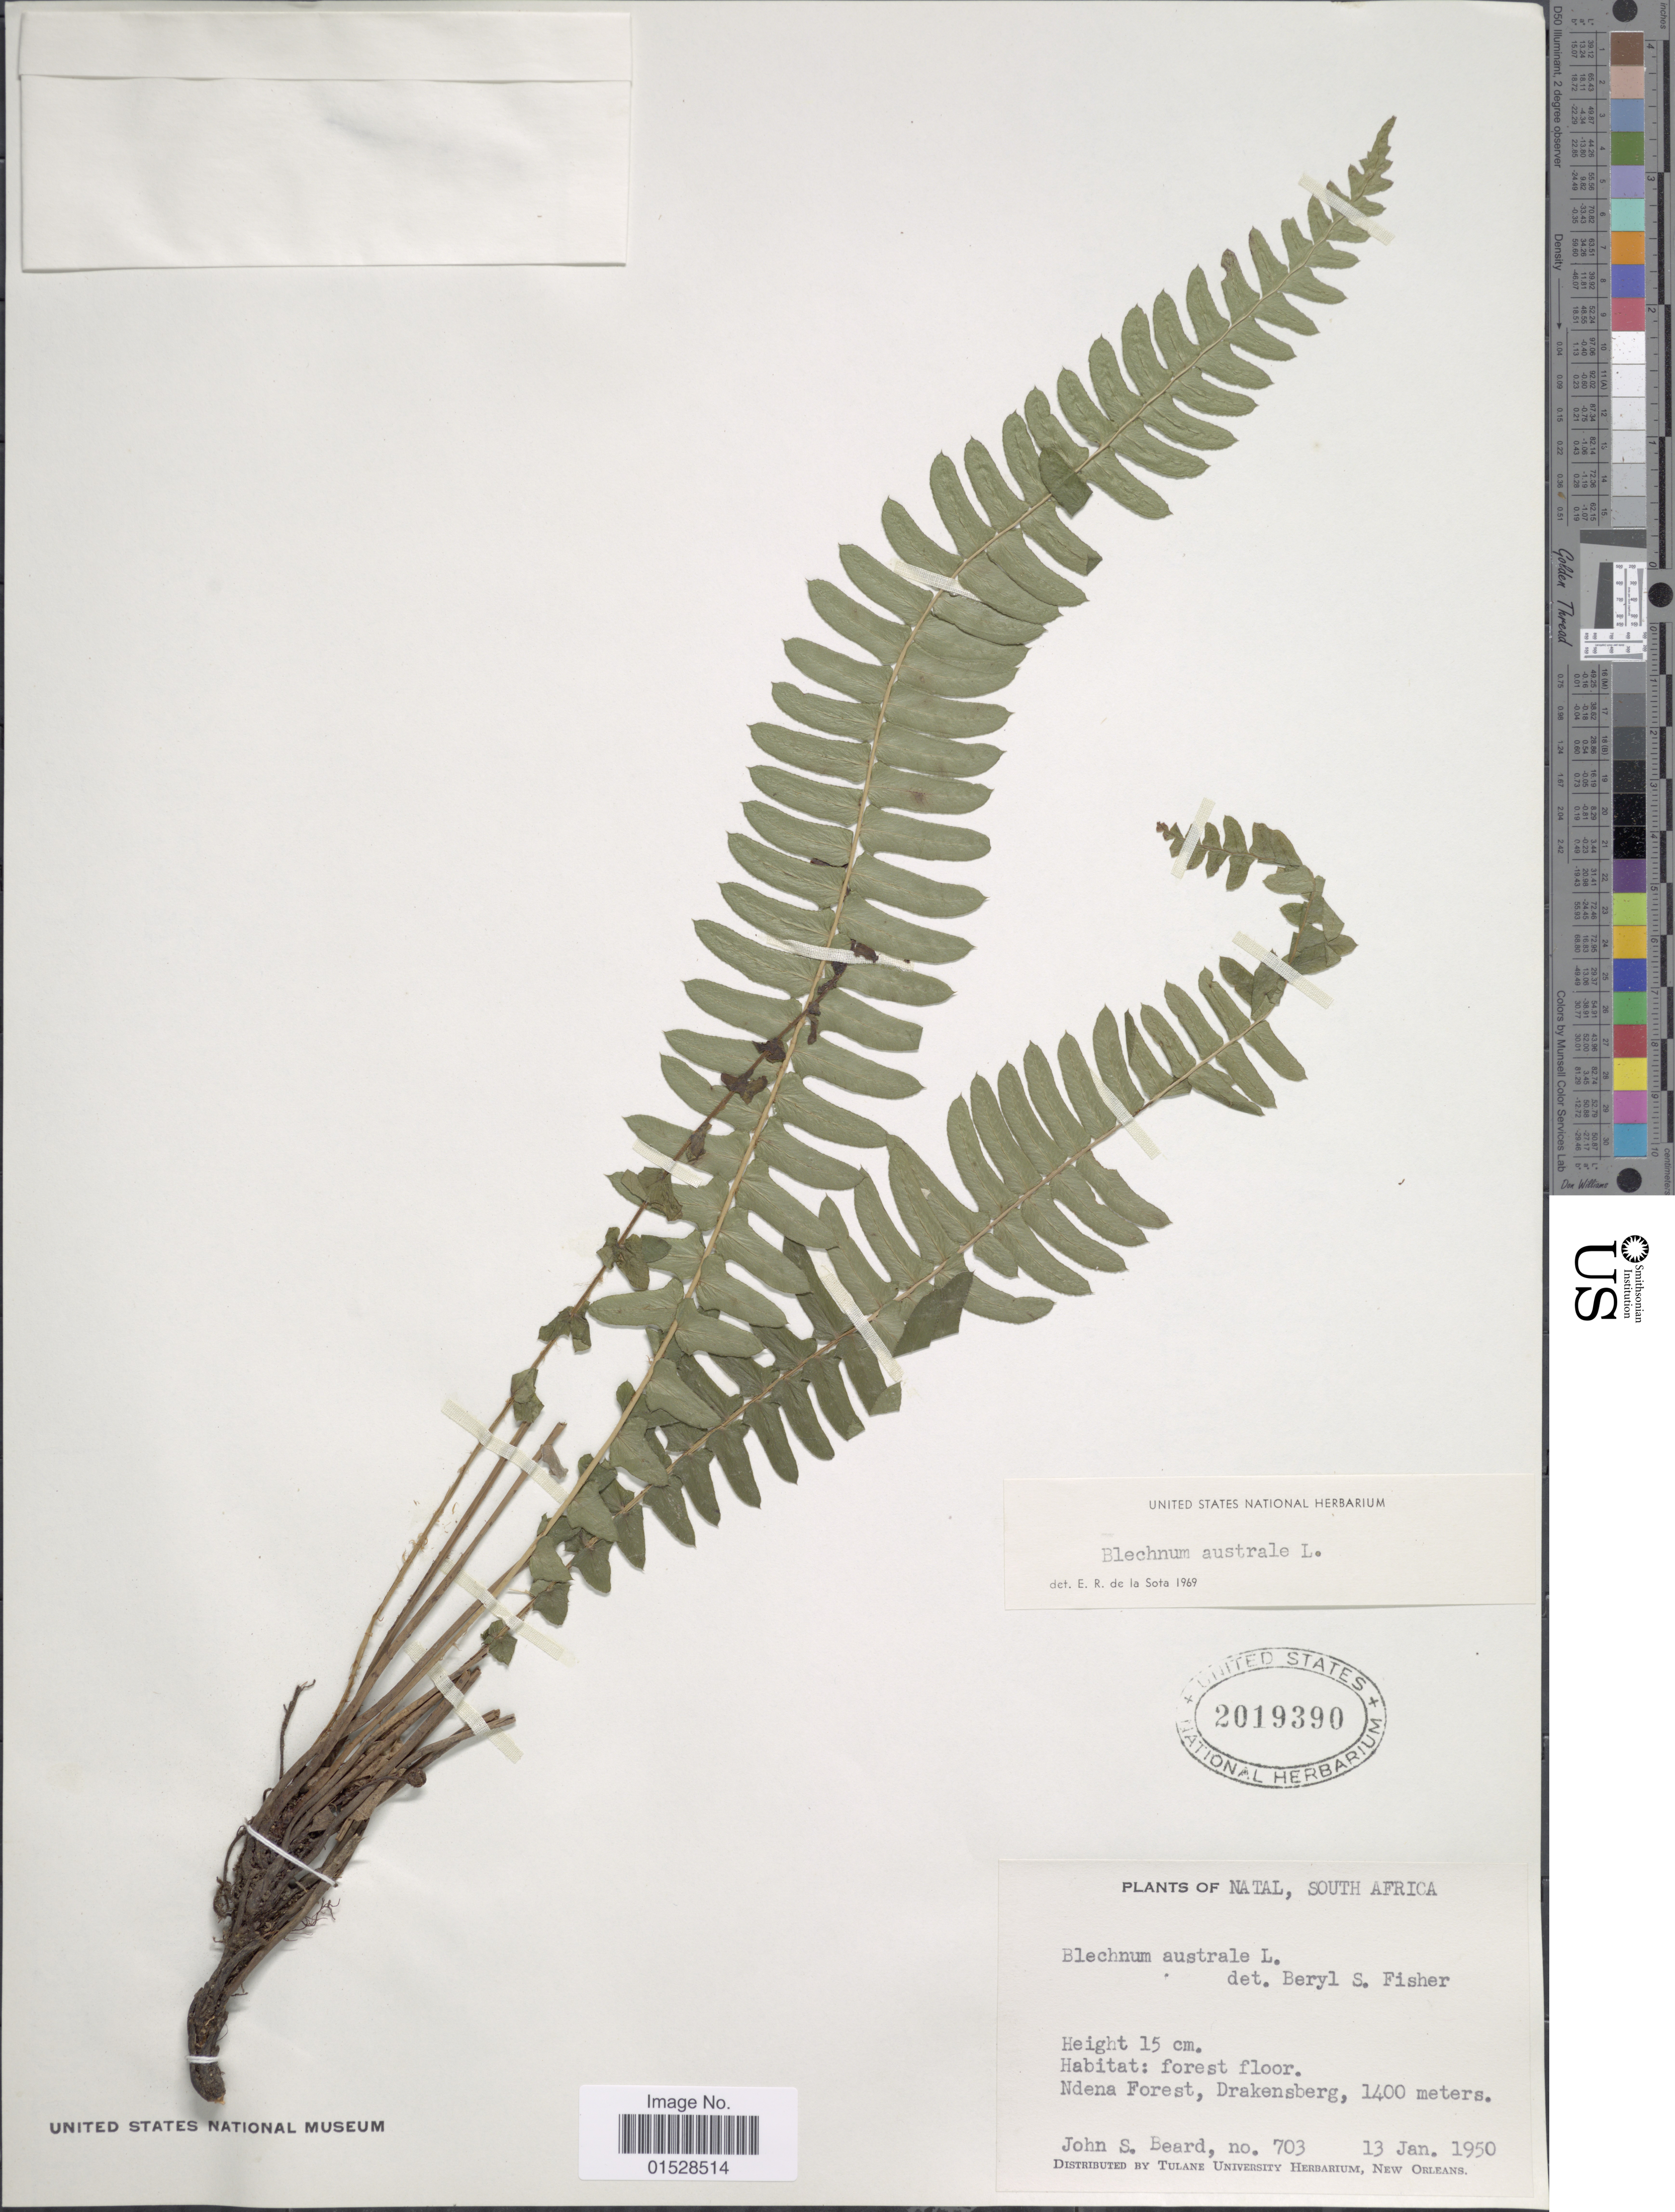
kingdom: Plantae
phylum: Tracheophyta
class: Polypodiopsida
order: Polypodiales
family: Blechnaceae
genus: Blechnum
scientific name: Blechnum australe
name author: L.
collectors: J. Beard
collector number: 703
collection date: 1950-01-13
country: South Africa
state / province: KwaZulu-Natal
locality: Natal, Ndena Forest, Drakensberg.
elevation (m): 1400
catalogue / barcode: US 2019390